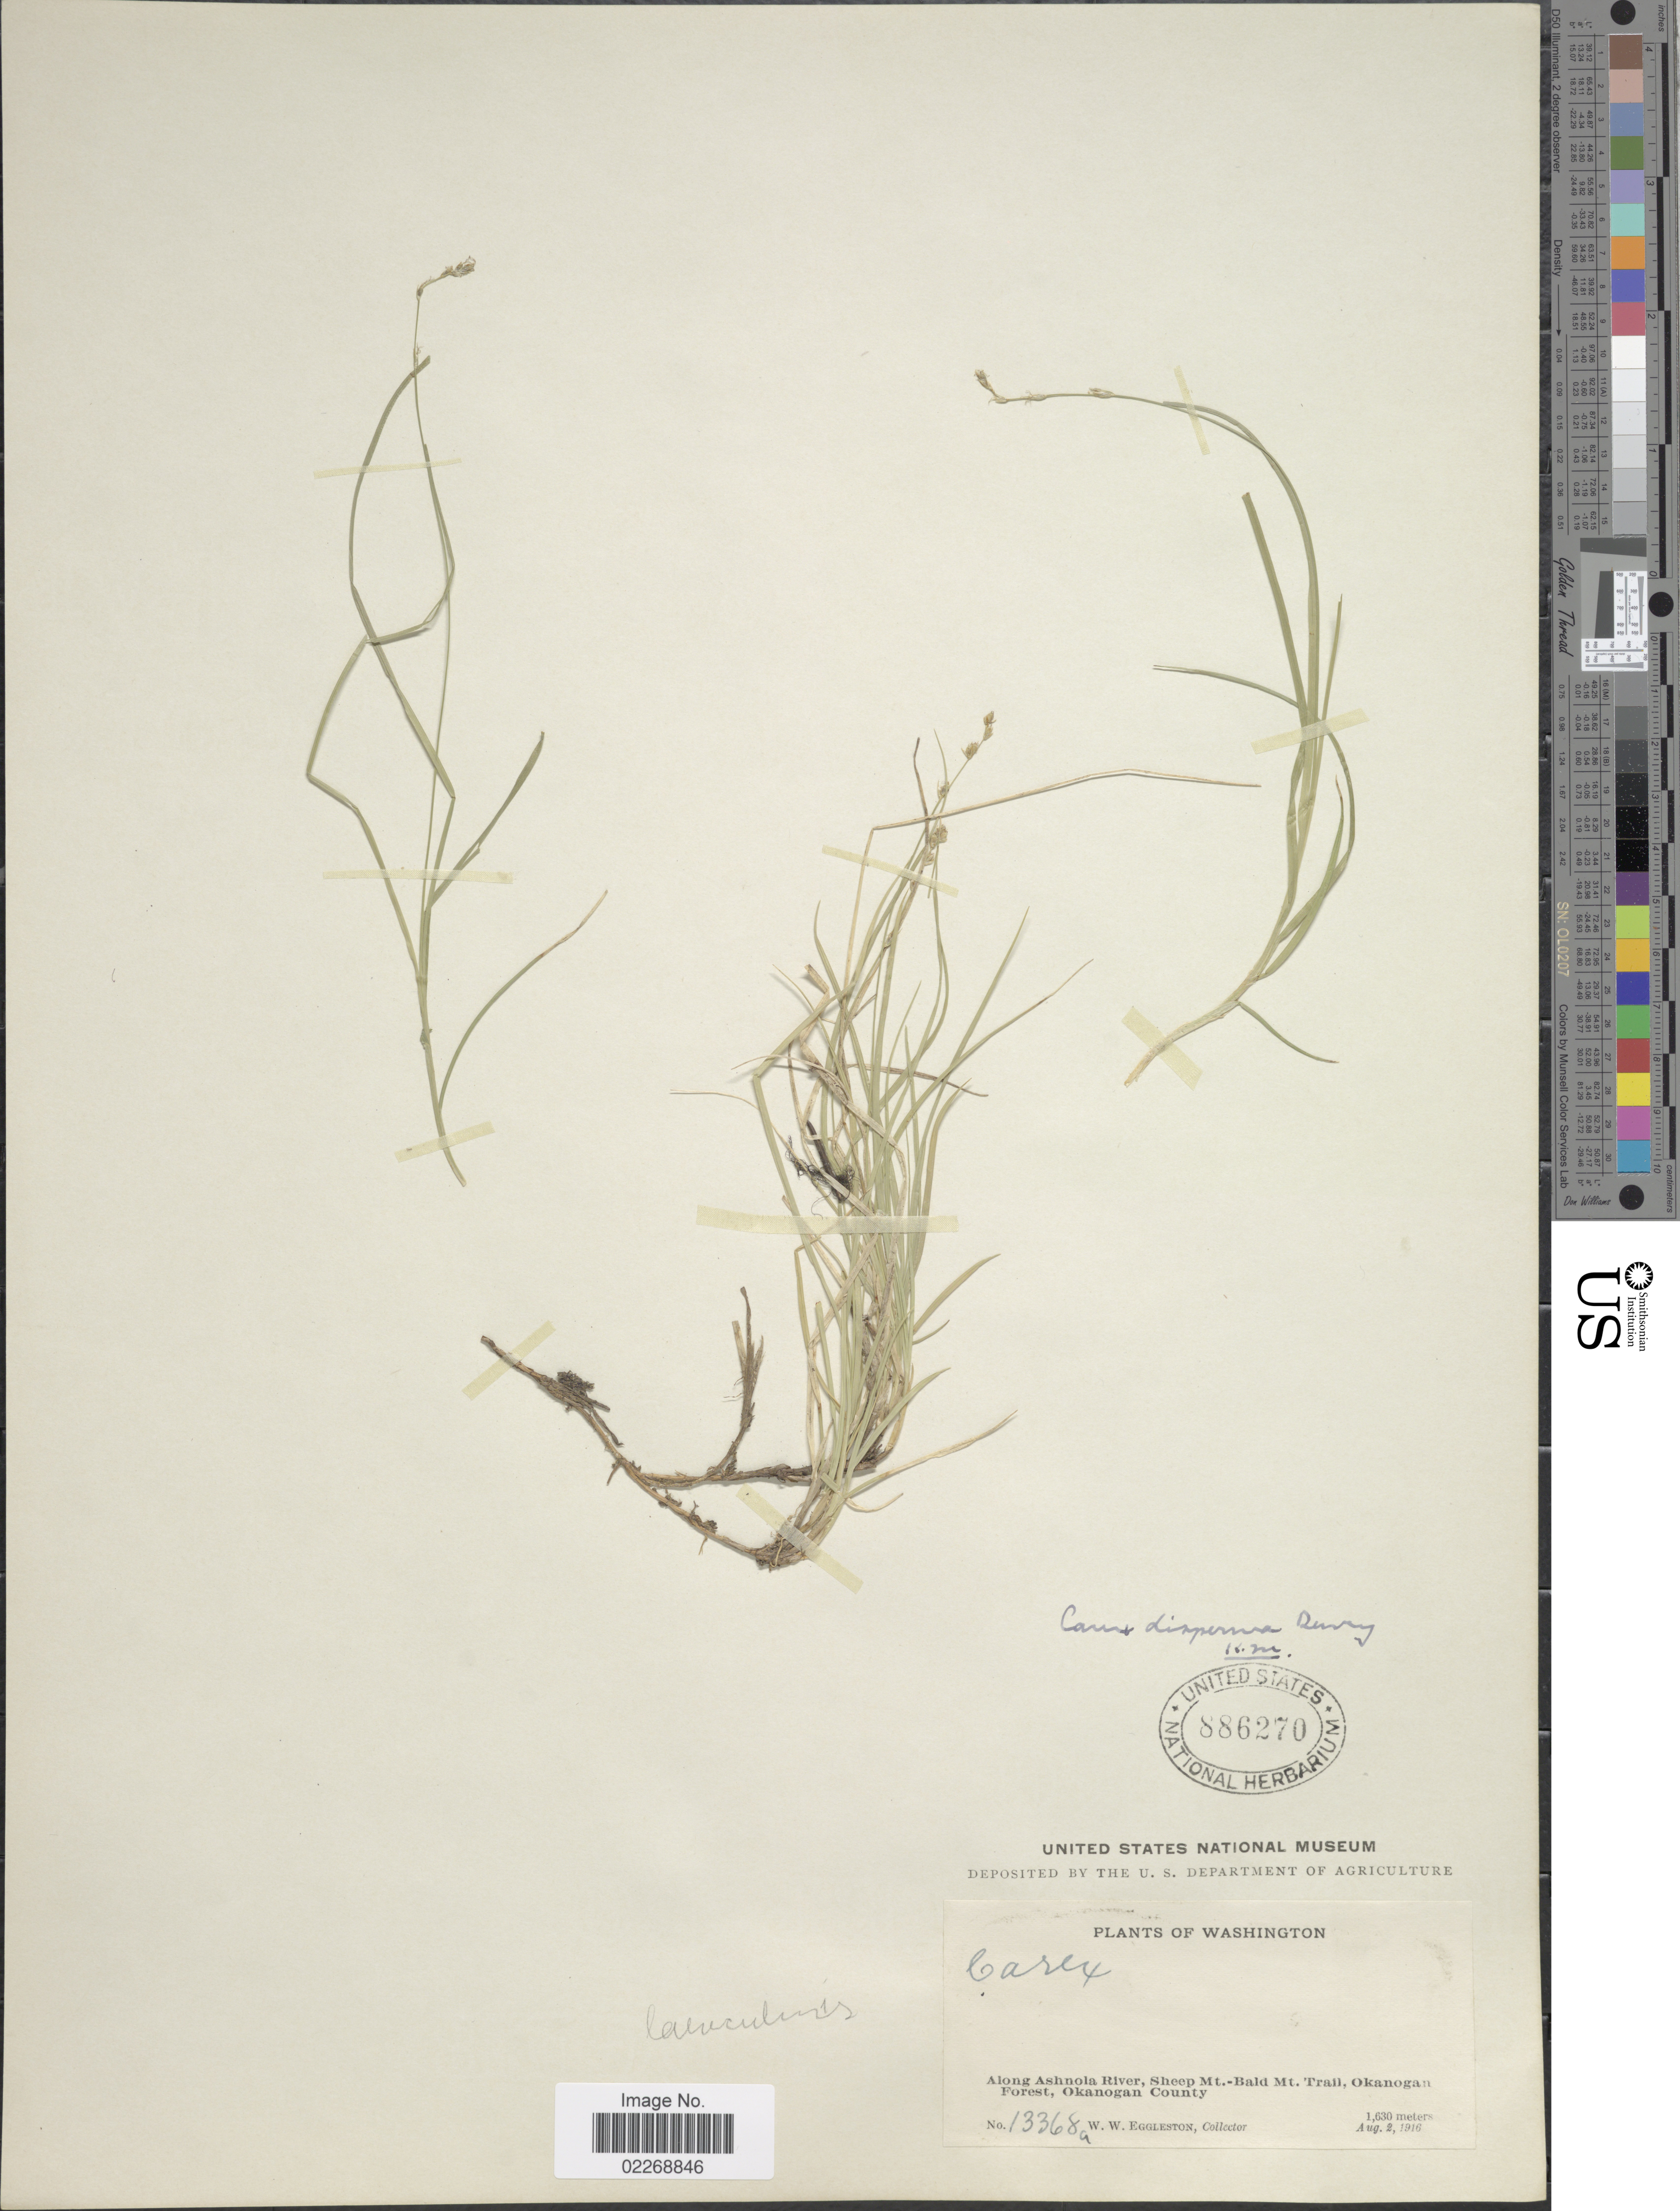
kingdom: Plantae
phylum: Tracheophyta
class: Liliopsida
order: Poales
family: Cyperaceae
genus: Carex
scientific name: Carex disperma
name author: Dewey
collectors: W. W. Eggleston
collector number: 13368a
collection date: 1916-08-02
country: United States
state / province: Washington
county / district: Okanogan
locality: Along Ashnola River, Sheep Mt.- Bald Mt. Trail, Okanogan Forest, Okanogan County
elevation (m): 1630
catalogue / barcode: US 886270